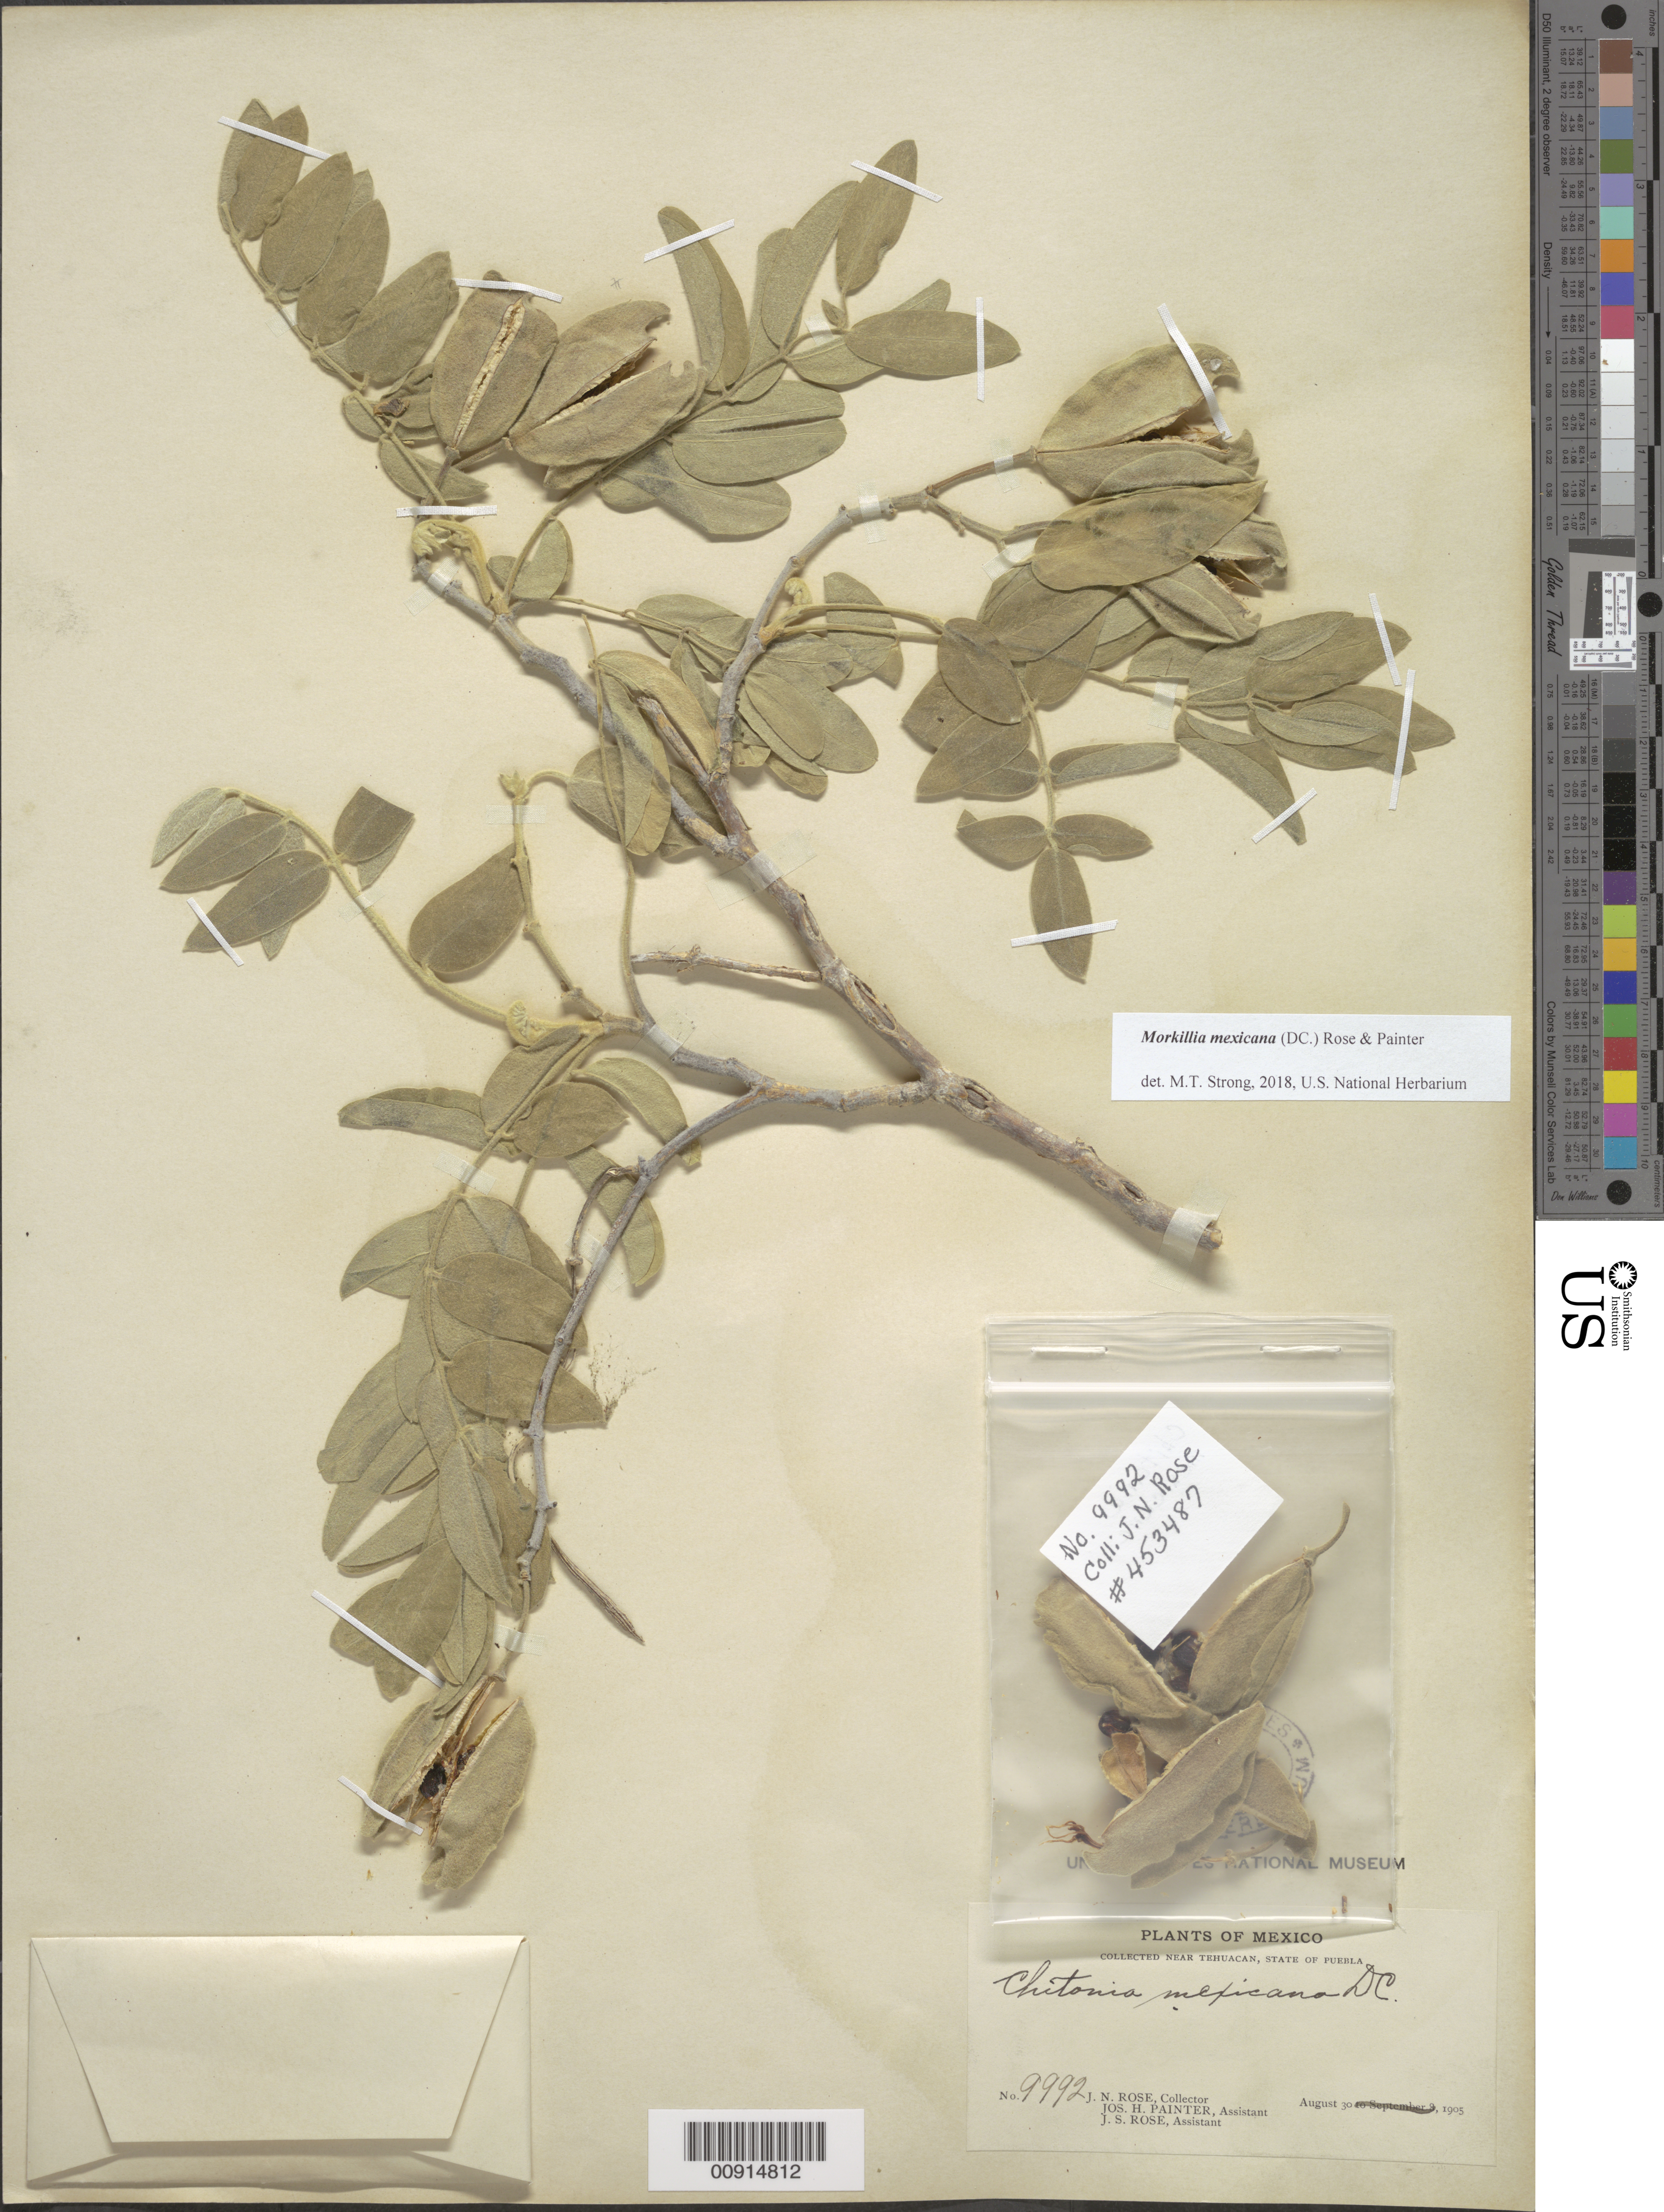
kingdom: Plantae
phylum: Tracheophyta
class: Magnoliopsida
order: Zygophyllales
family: Zygophyllaceae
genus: Morkillia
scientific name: Morkillia mexicana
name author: (Moc. & Sessé ex DC.) Rose & Painter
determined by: Strong, Mark T., (BOT), Smithsonian Institution - National Museum of Natural History (UNITED STATES)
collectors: J. N. Rose, J. H. Painter & J. S. Rose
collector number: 9992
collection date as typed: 30 Aug 1905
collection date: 1905-08-30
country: Mexico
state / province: Puebla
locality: Near Tehuacán, State of Puebla.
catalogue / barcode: US 453487